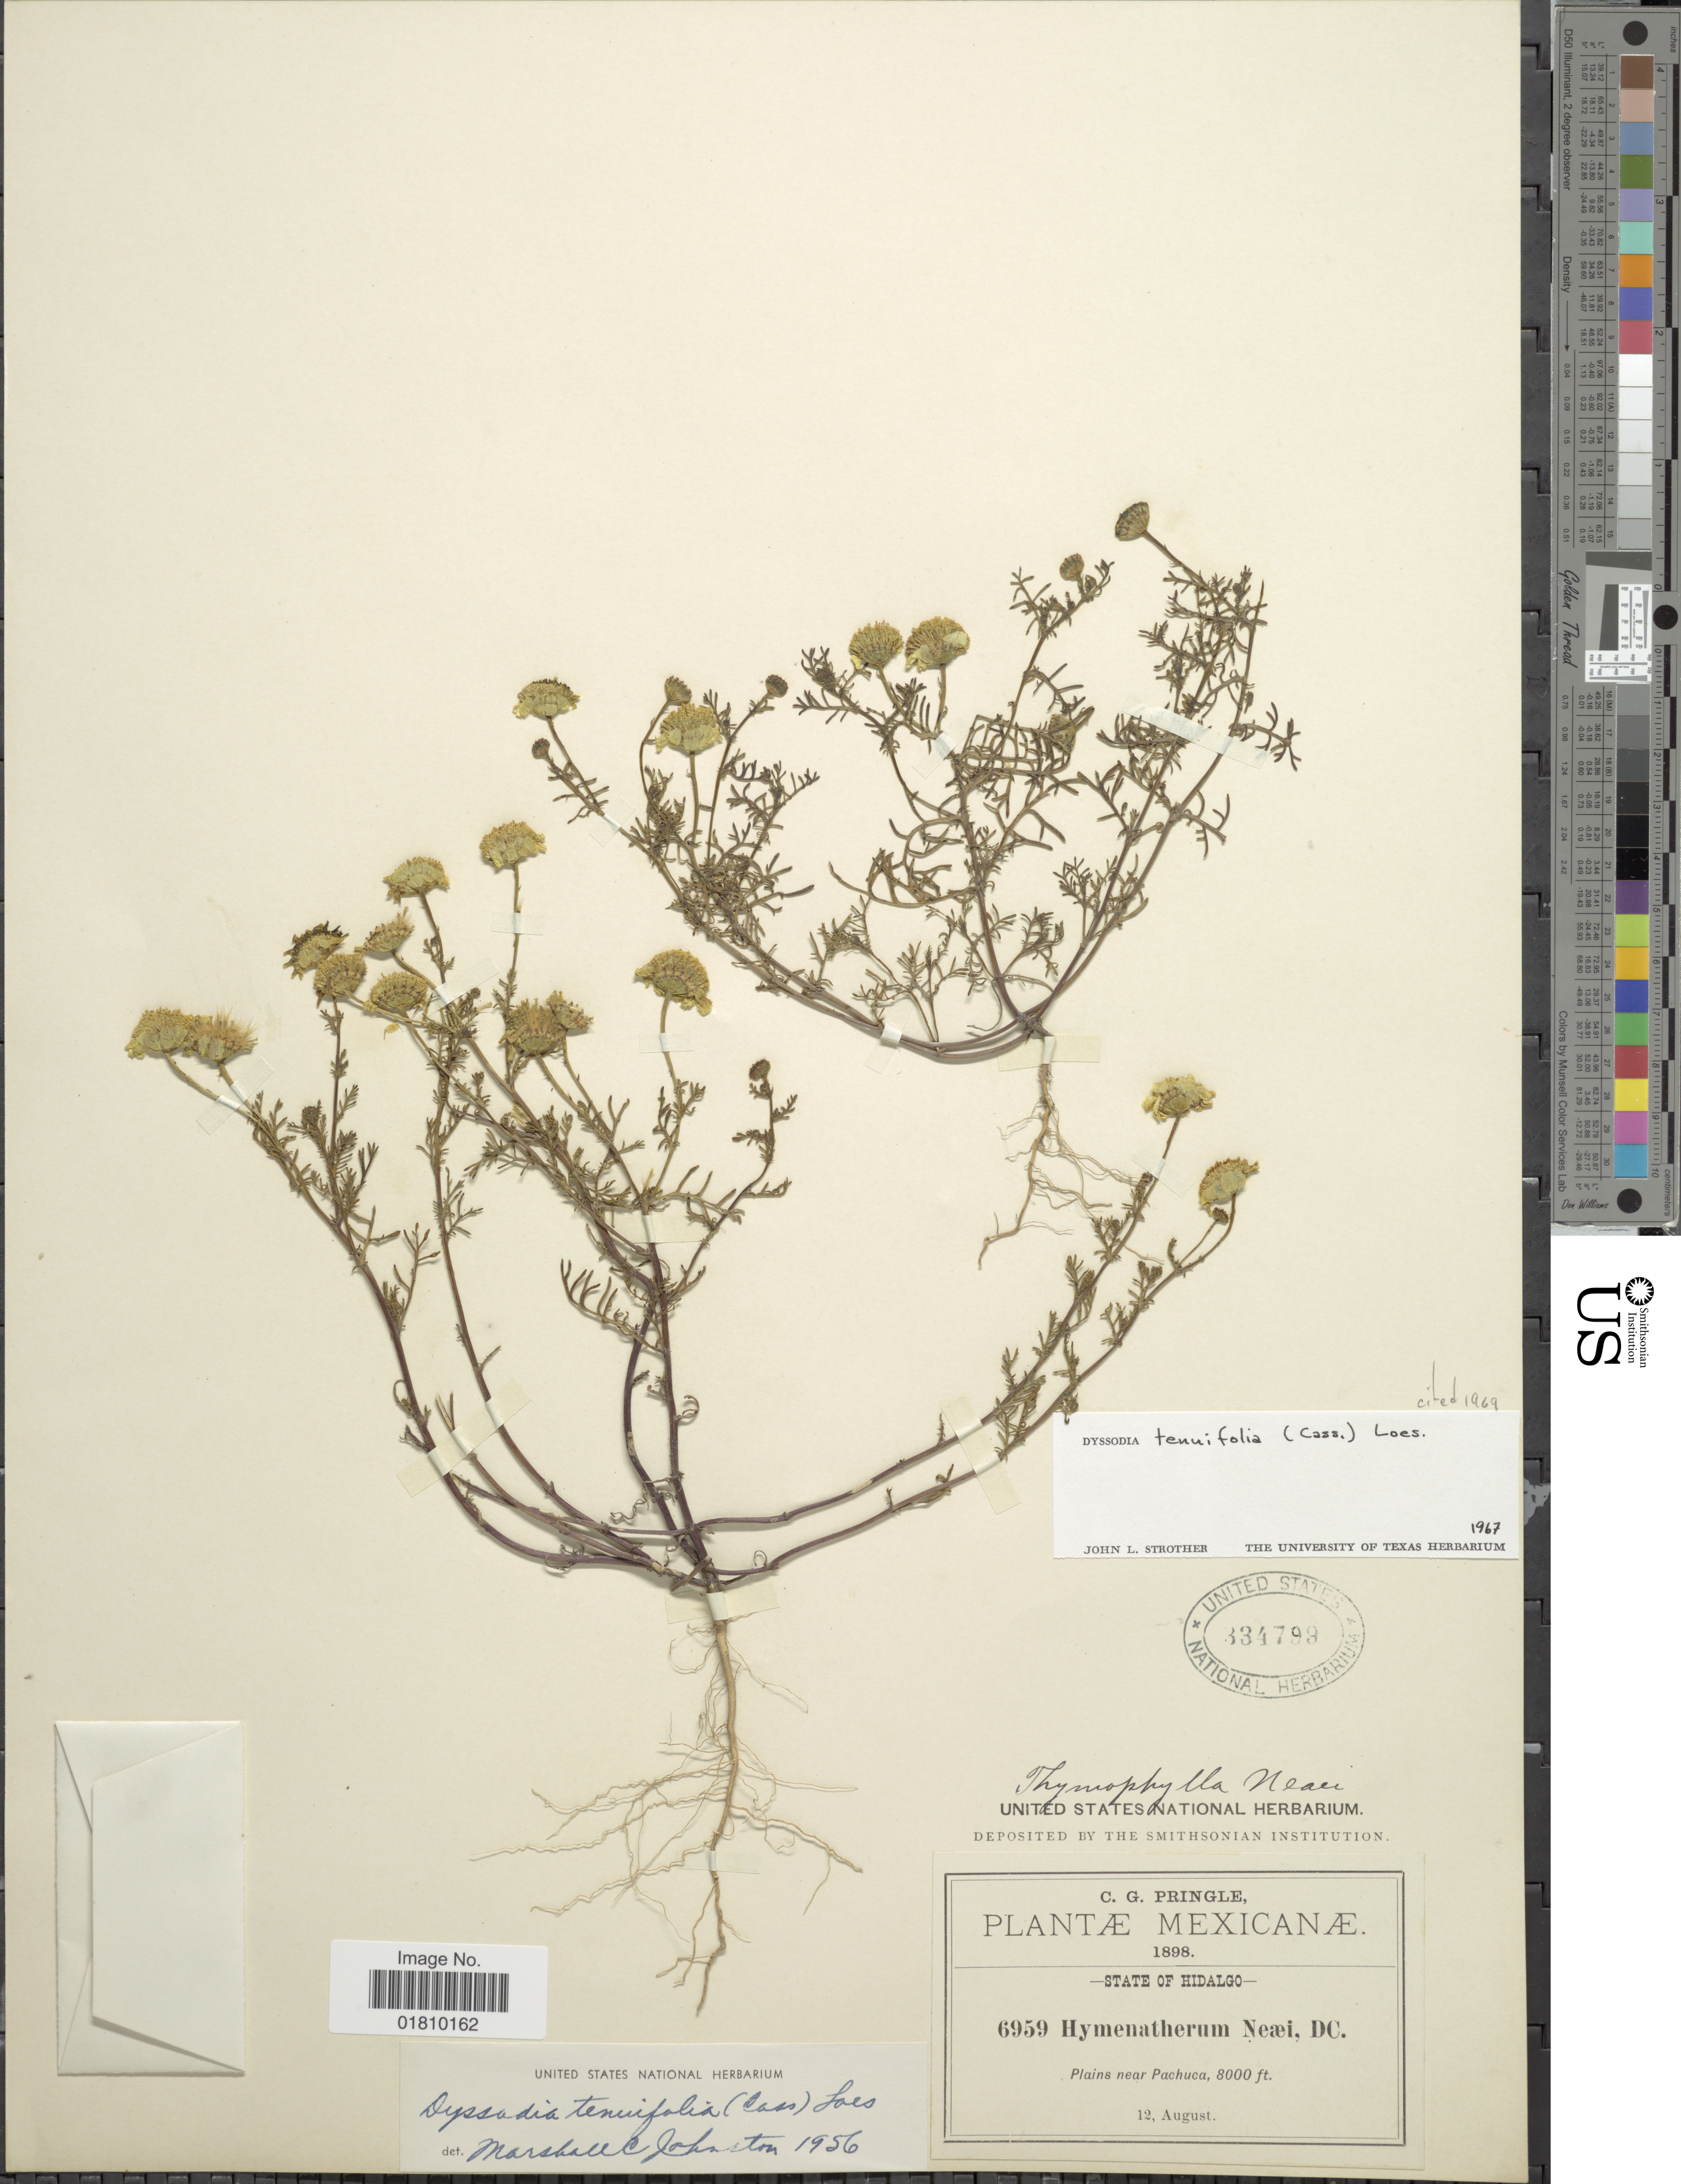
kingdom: Plantae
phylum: Tracheophyta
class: Magnoliopsida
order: Asterales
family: Asteraceae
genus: Thymophylla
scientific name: Thymophylla tenuifolia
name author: (Cass.) Rydb.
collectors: C. G. Pringle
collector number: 6959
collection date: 1898-08-12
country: Mexico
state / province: Hidalgo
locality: Plains near Pachuca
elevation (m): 2438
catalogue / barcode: US 334799